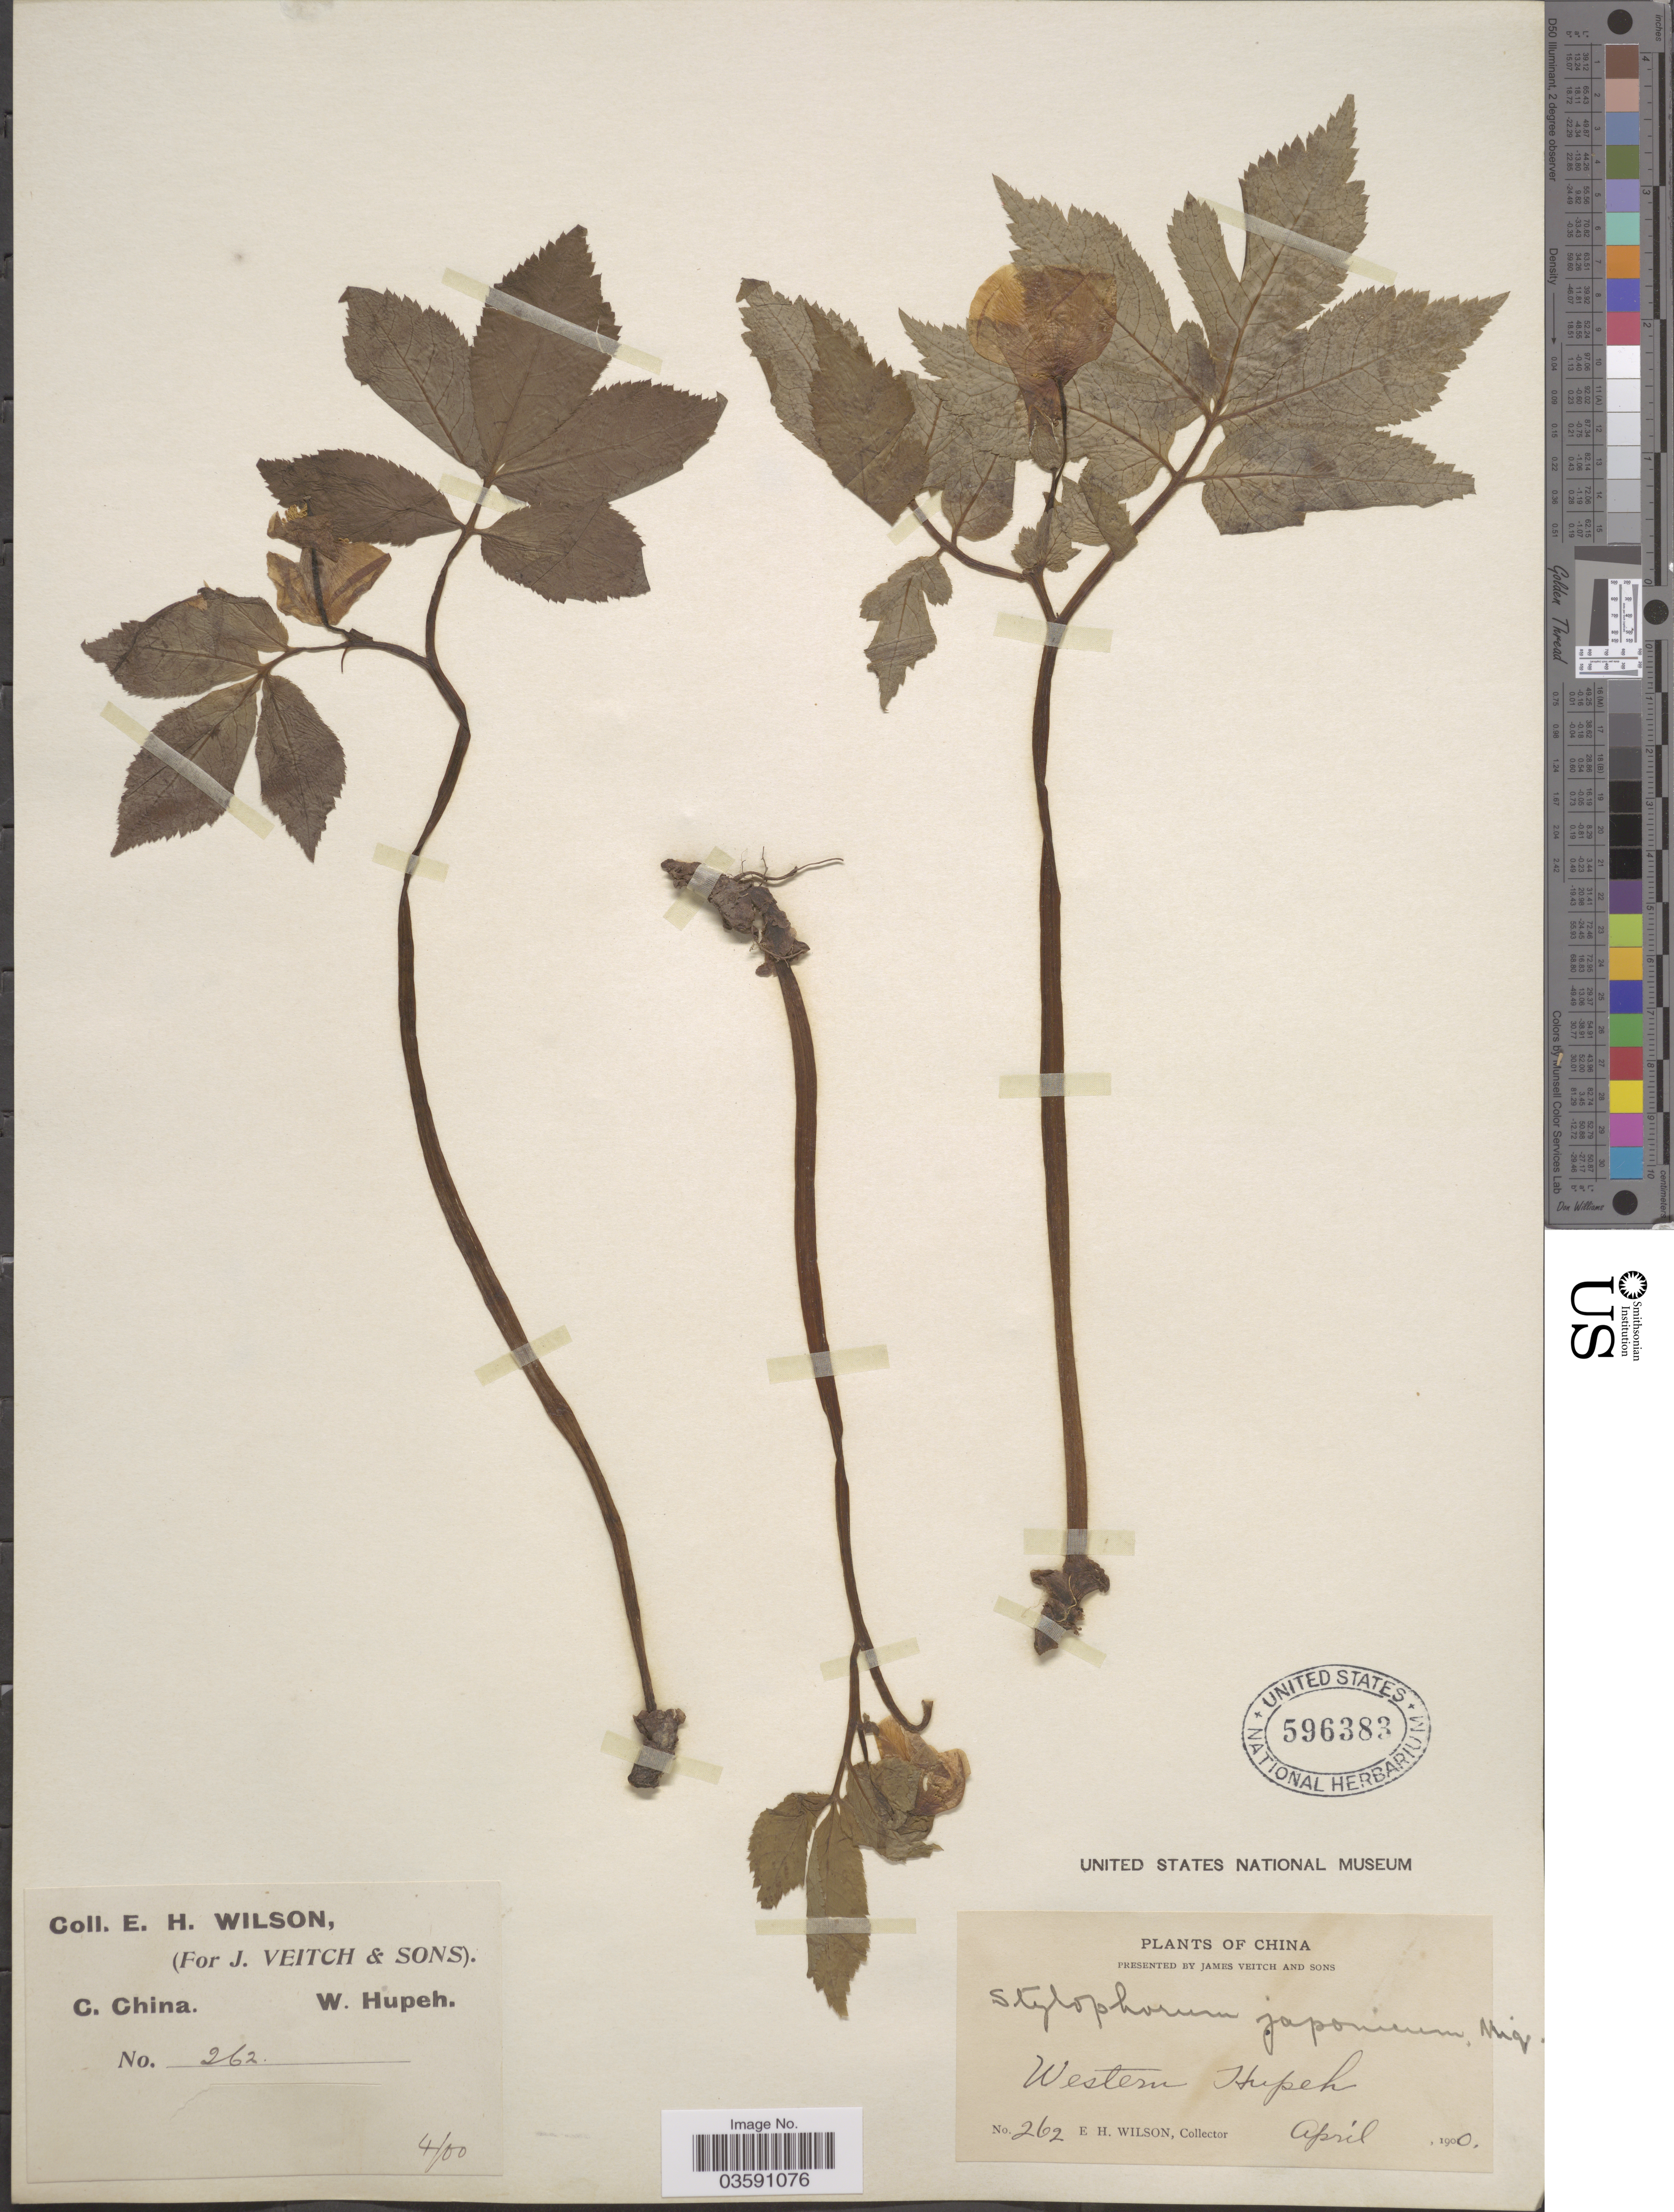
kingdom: Plantae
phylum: Tracheophyta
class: Magnoliopsida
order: Ranunculales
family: Papaveraceae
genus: Hylomecon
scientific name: Hylomecon japonica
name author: (Thunb.) Prantl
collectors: E. Wilson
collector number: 262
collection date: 1900-04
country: China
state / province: Hubei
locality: Western Hupeh. C. China.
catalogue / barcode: US 596383